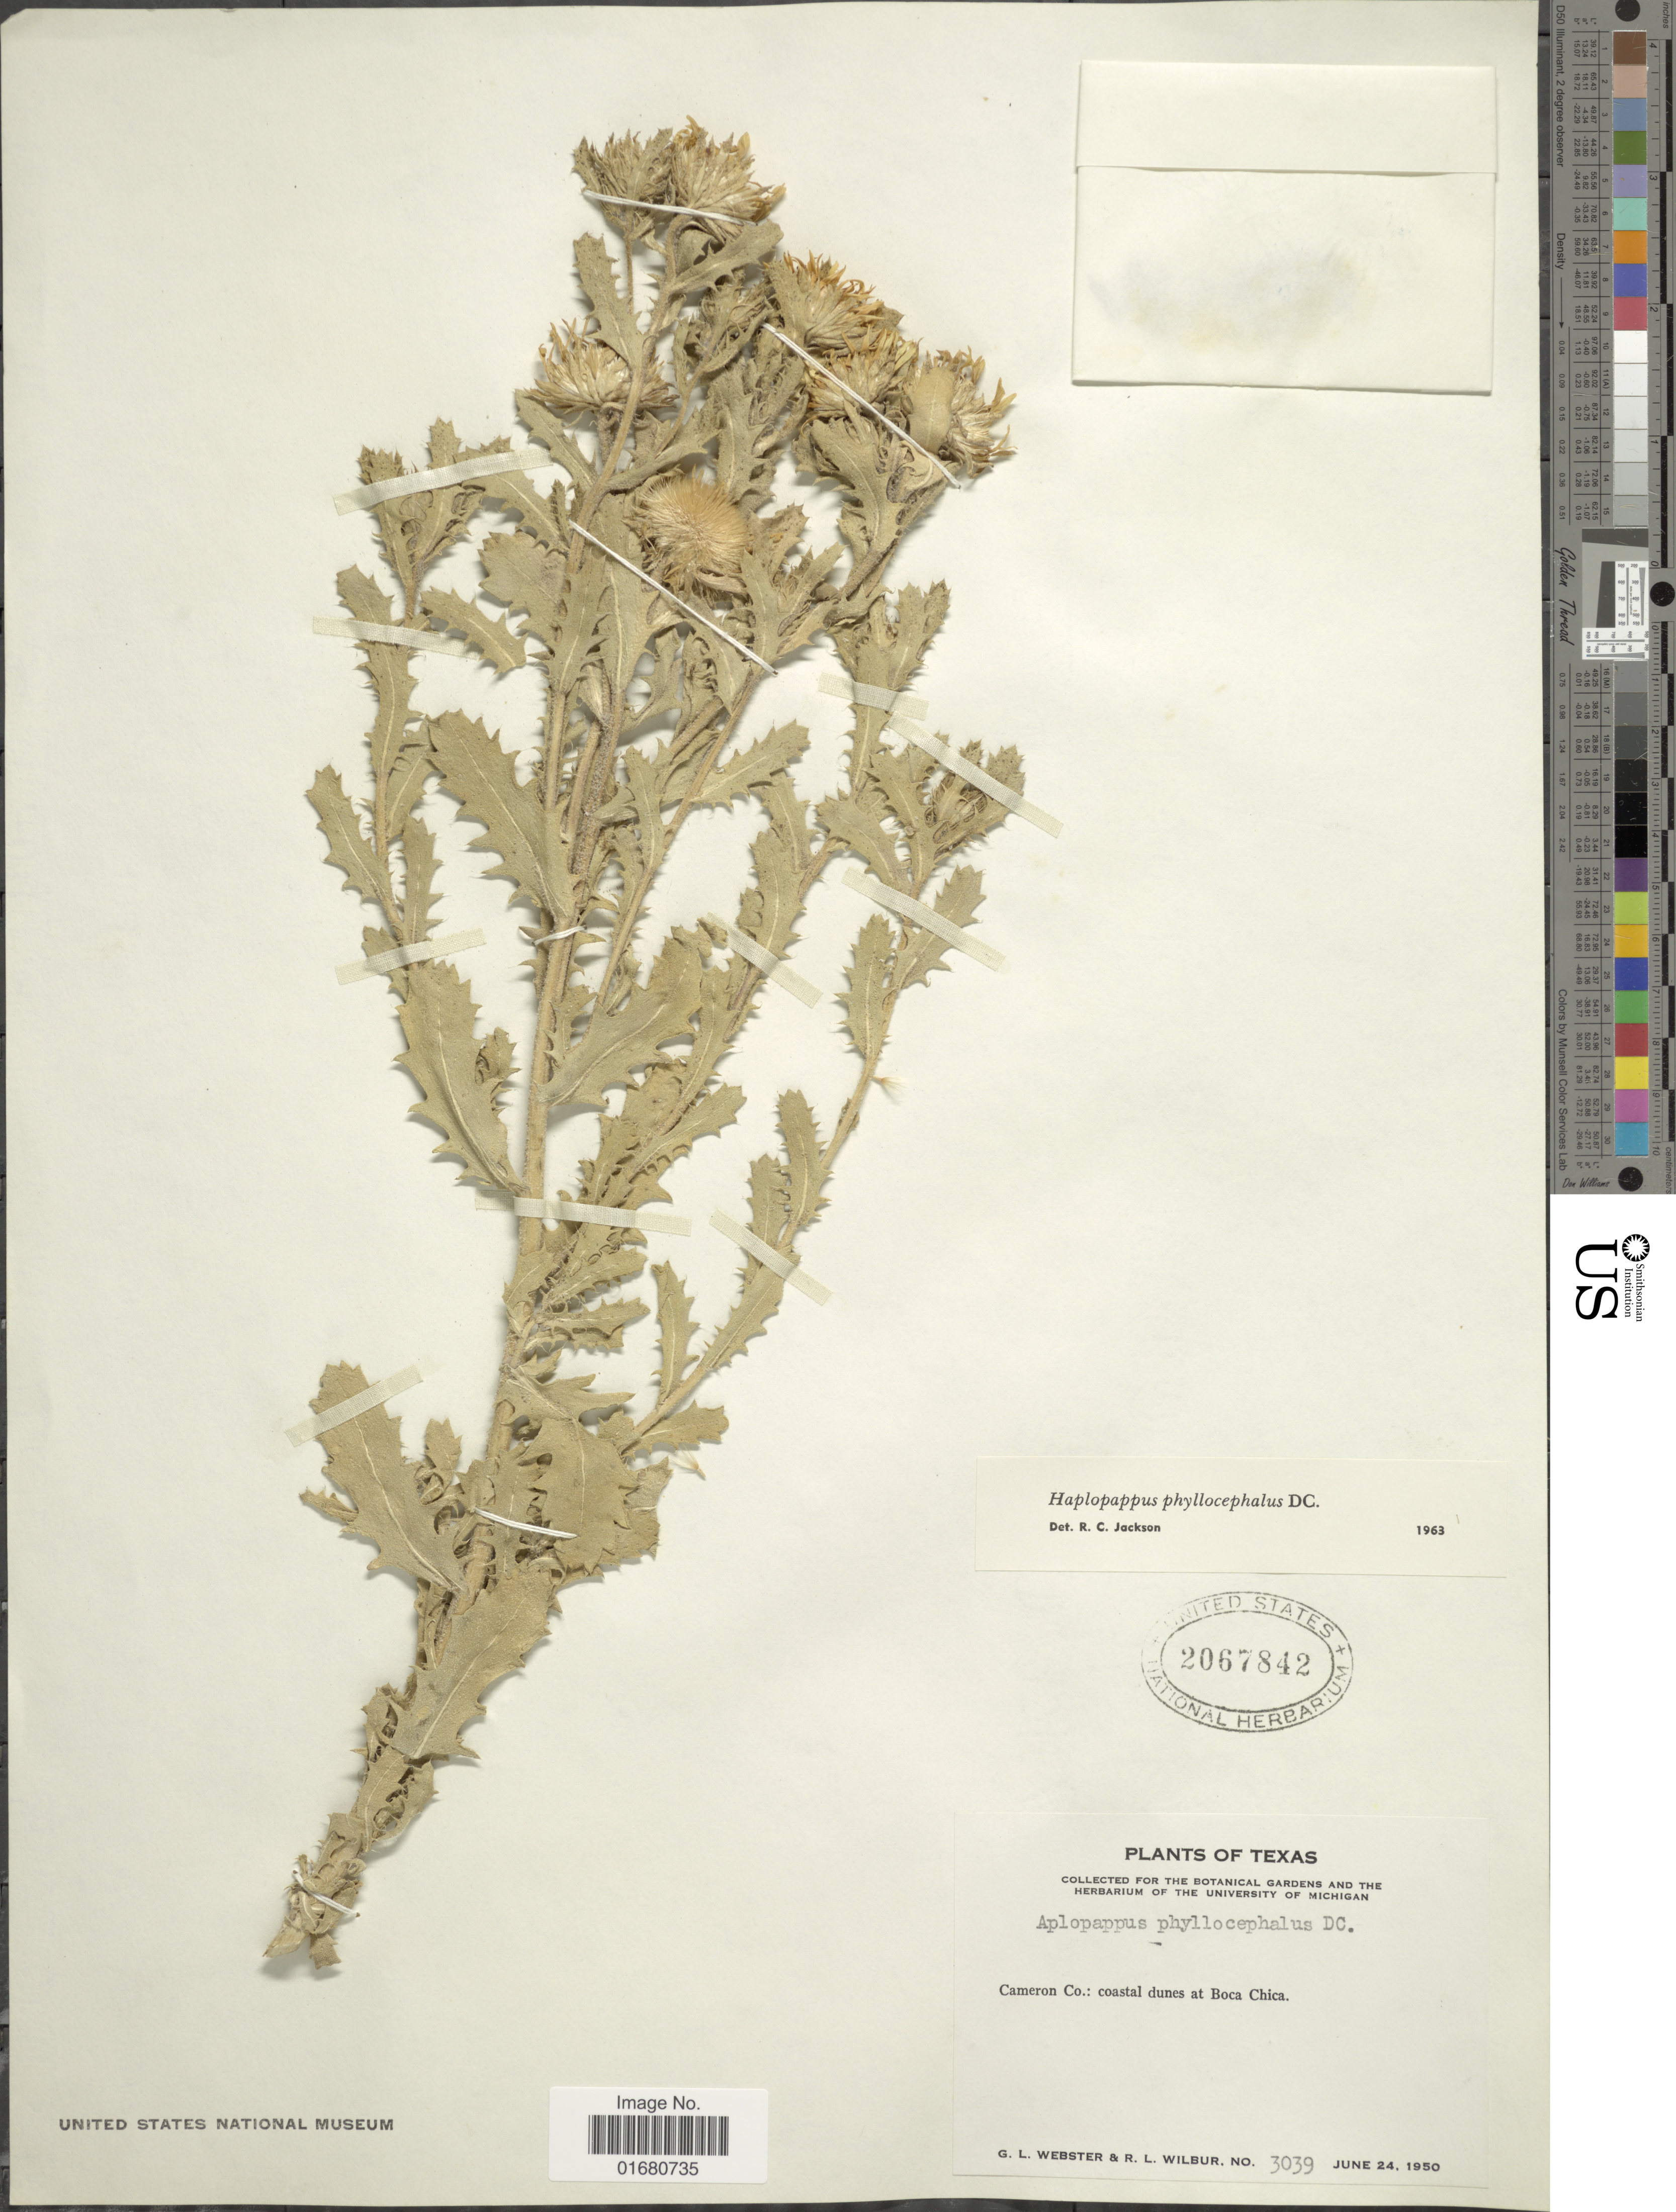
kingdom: Plantae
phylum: Tracheophyta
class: Magnoliopsida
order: Asterales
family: Asteraceae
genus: Rayjacksonia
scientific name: Rayjacksonia phyllocephala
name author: (DC.) R.L. Hartm. & M.A. Lane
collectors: G. L. Webster & R. L. Wilbur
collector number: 3039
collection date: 1950-06-24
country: United States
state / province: Texas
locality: Cameron Co.: coastal dunes at Boca Chica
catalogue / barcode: US 2067842